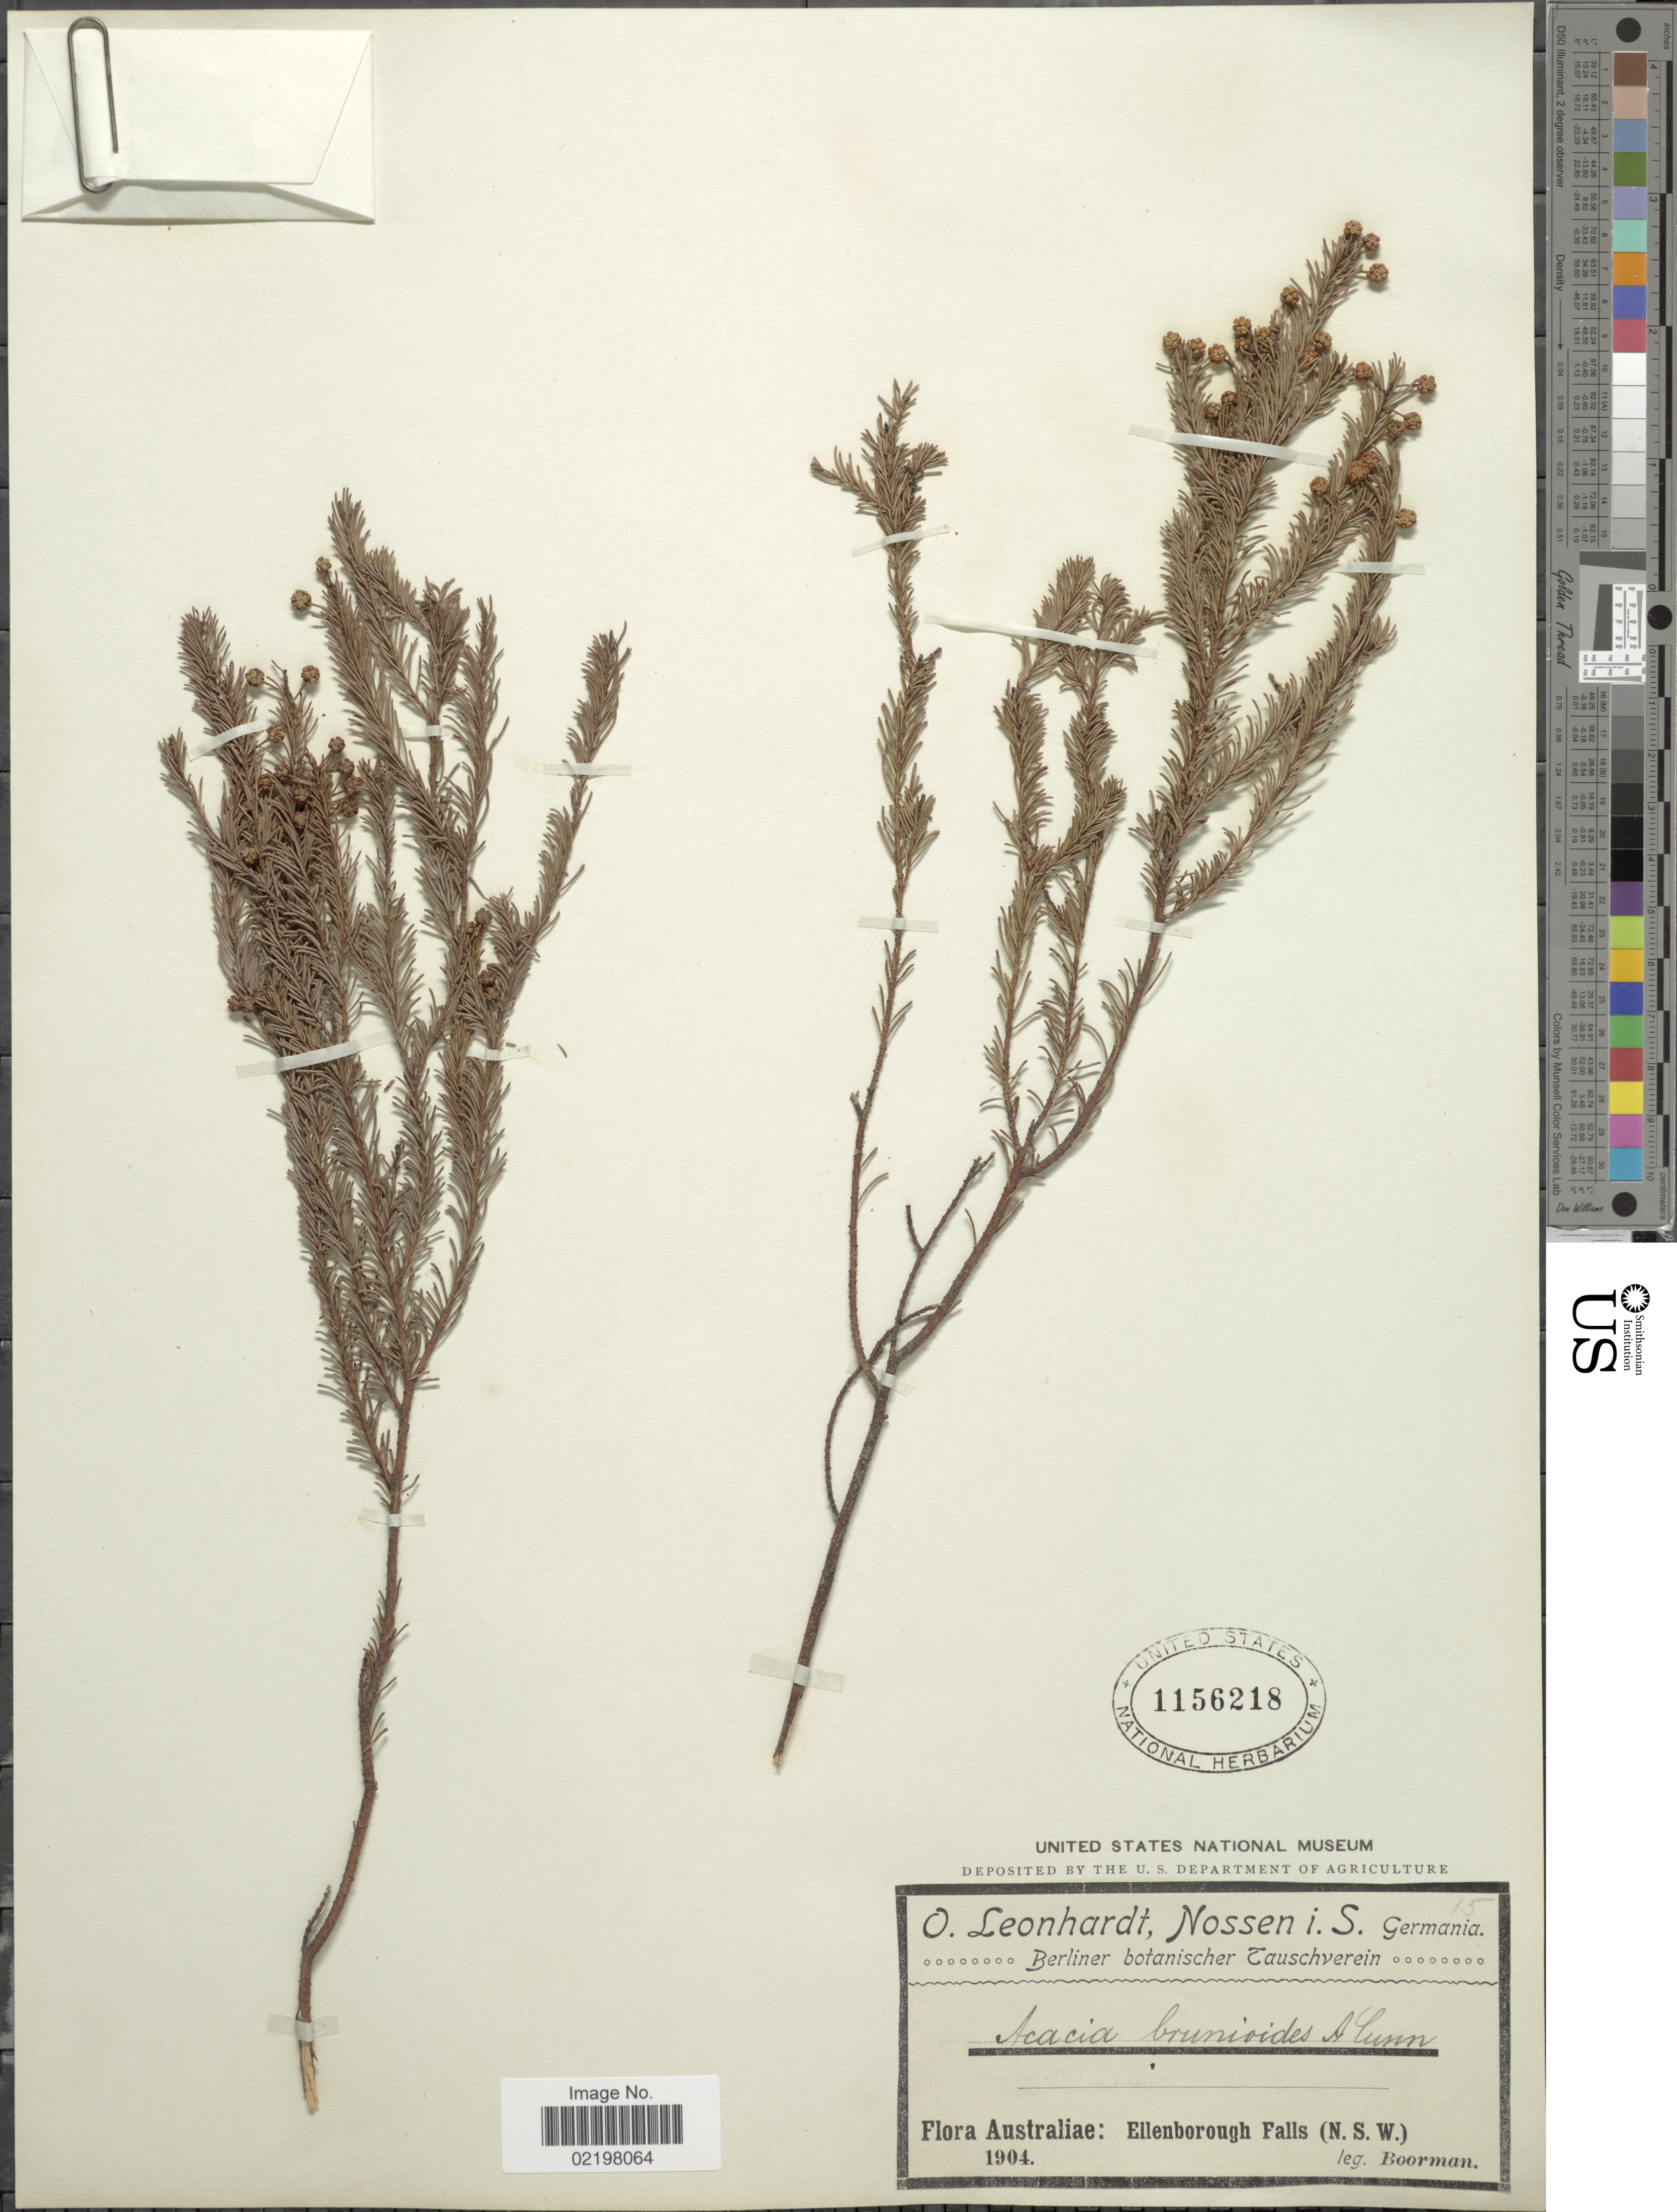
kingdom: Plantae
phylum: Tracheophyta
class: Magnoliopsida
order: Fabales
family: Fabaceae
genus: Acacia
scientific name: Acacia brunioides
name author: G. Don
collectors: -. Boorman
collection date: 1904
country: Australia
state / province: New South Wales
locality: Australiae: Ellenborough Falls (N.S.W.)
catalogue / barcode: US 1156218